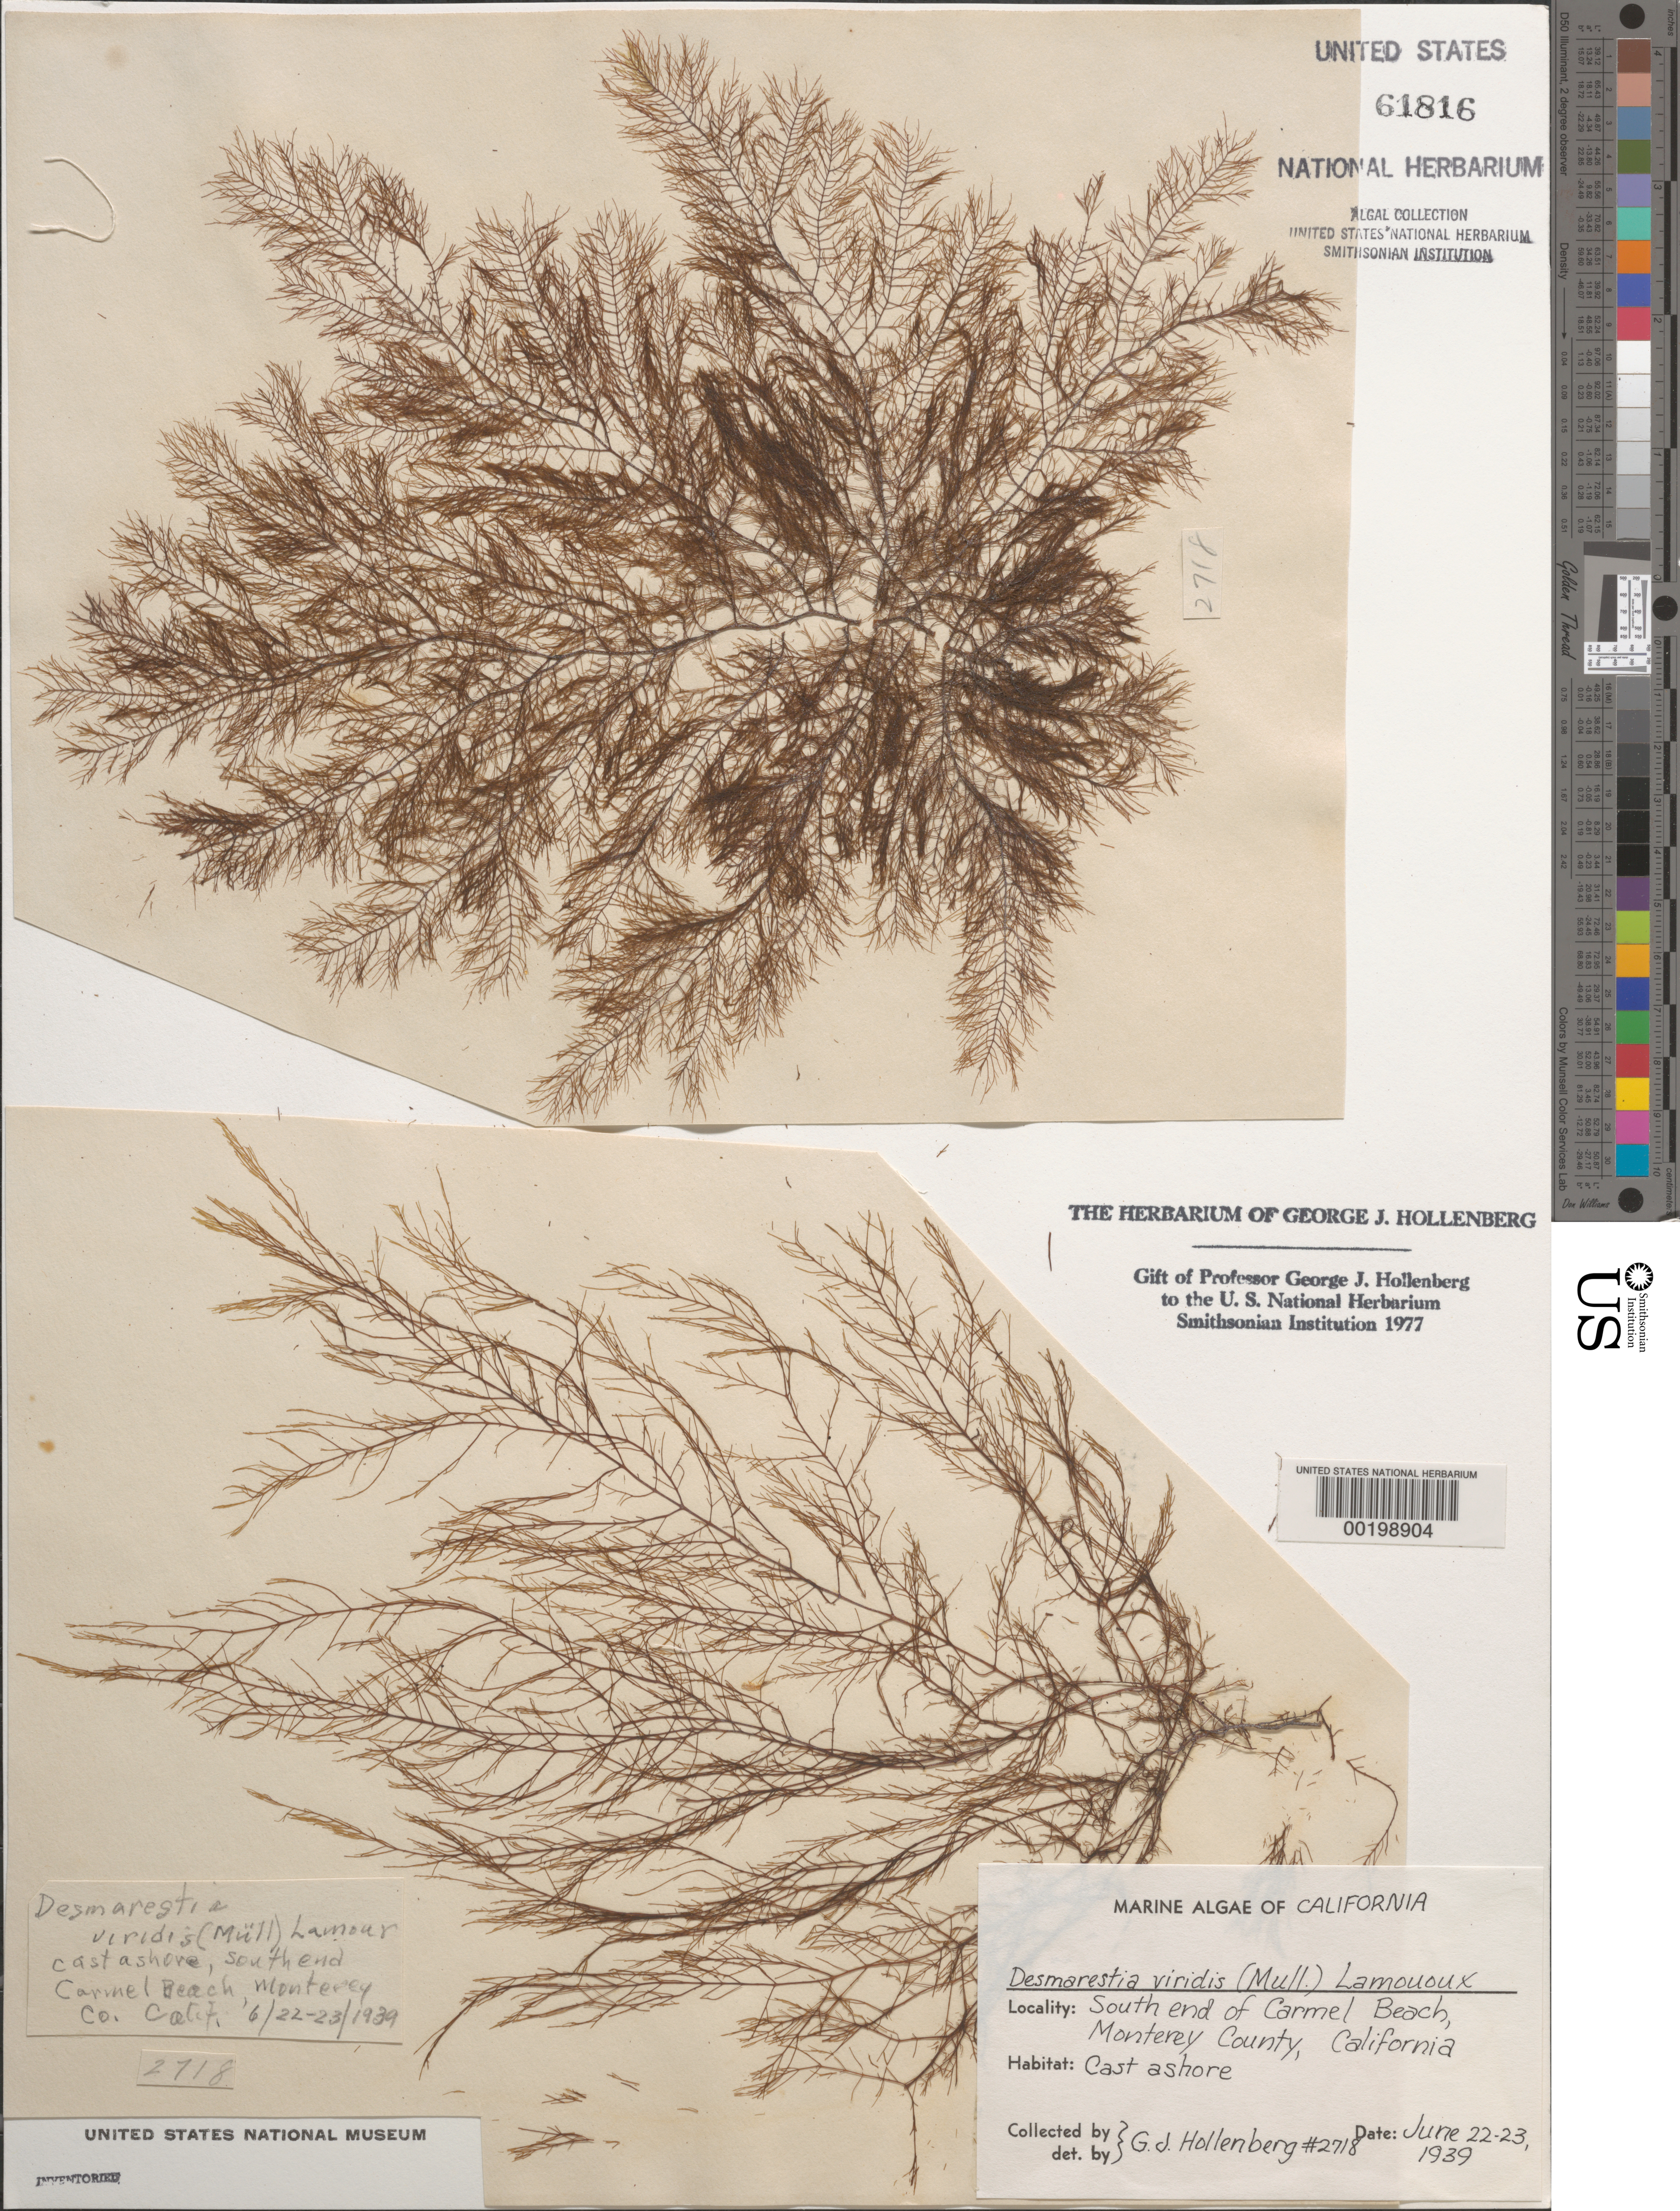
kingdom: Chromista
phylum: Ochrophyta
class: Phaeophyceae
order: Desmarestiales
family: Desmarestiaceae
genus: Desmarestia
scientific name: Desmarestia viridis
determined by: Hollenberg, George J.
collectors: G. Hollenberg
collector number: GJH 2718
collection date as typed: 22 Jun 1939 TO 23 Jun 1939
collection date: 1939-06-22/1939-06-23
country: United States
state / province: California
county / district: Monterey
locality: Carmel Beach, Monterey Peninsula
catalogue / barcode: US 61816